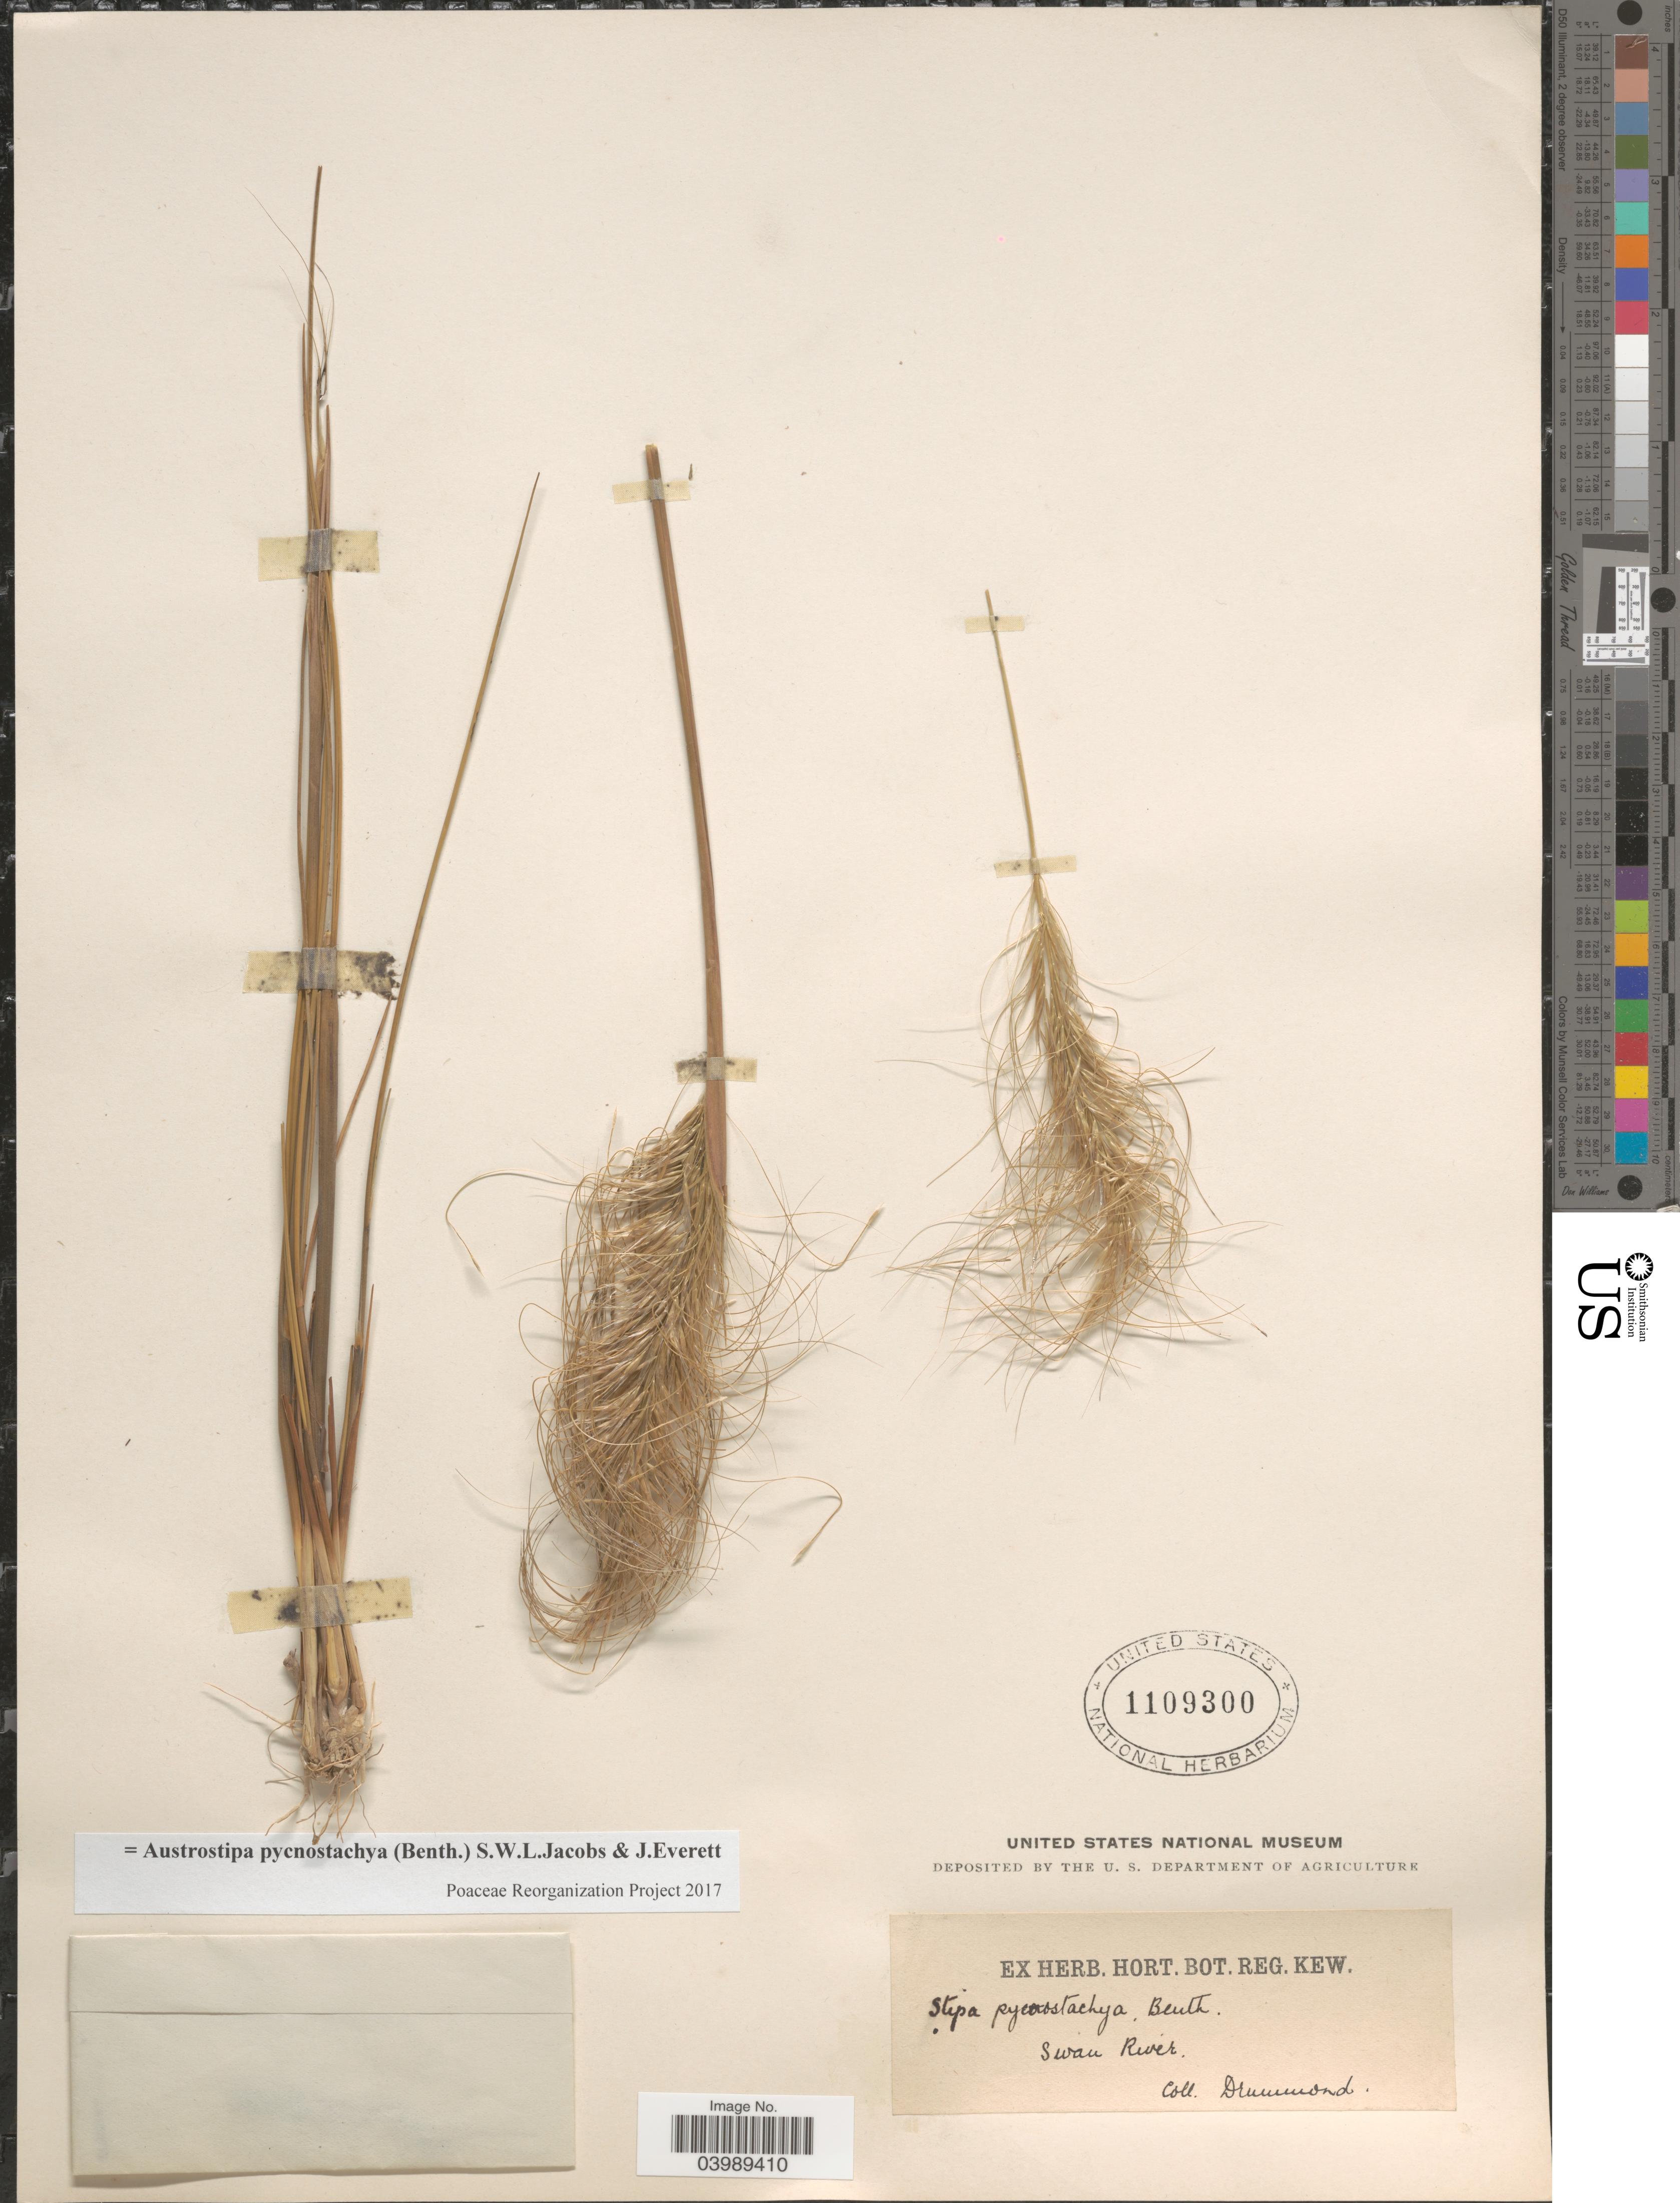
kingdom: Plantae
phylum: Tracheophyta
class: Liliopsida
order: Poales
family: Poaceae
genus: Austrostipa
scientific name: Austrostipa pycnostachya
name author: (Benth.) S.W.L. Jacobs & J. Everett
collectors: -. Drummond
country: Australia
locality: Swan River.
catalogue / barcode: US 1109300